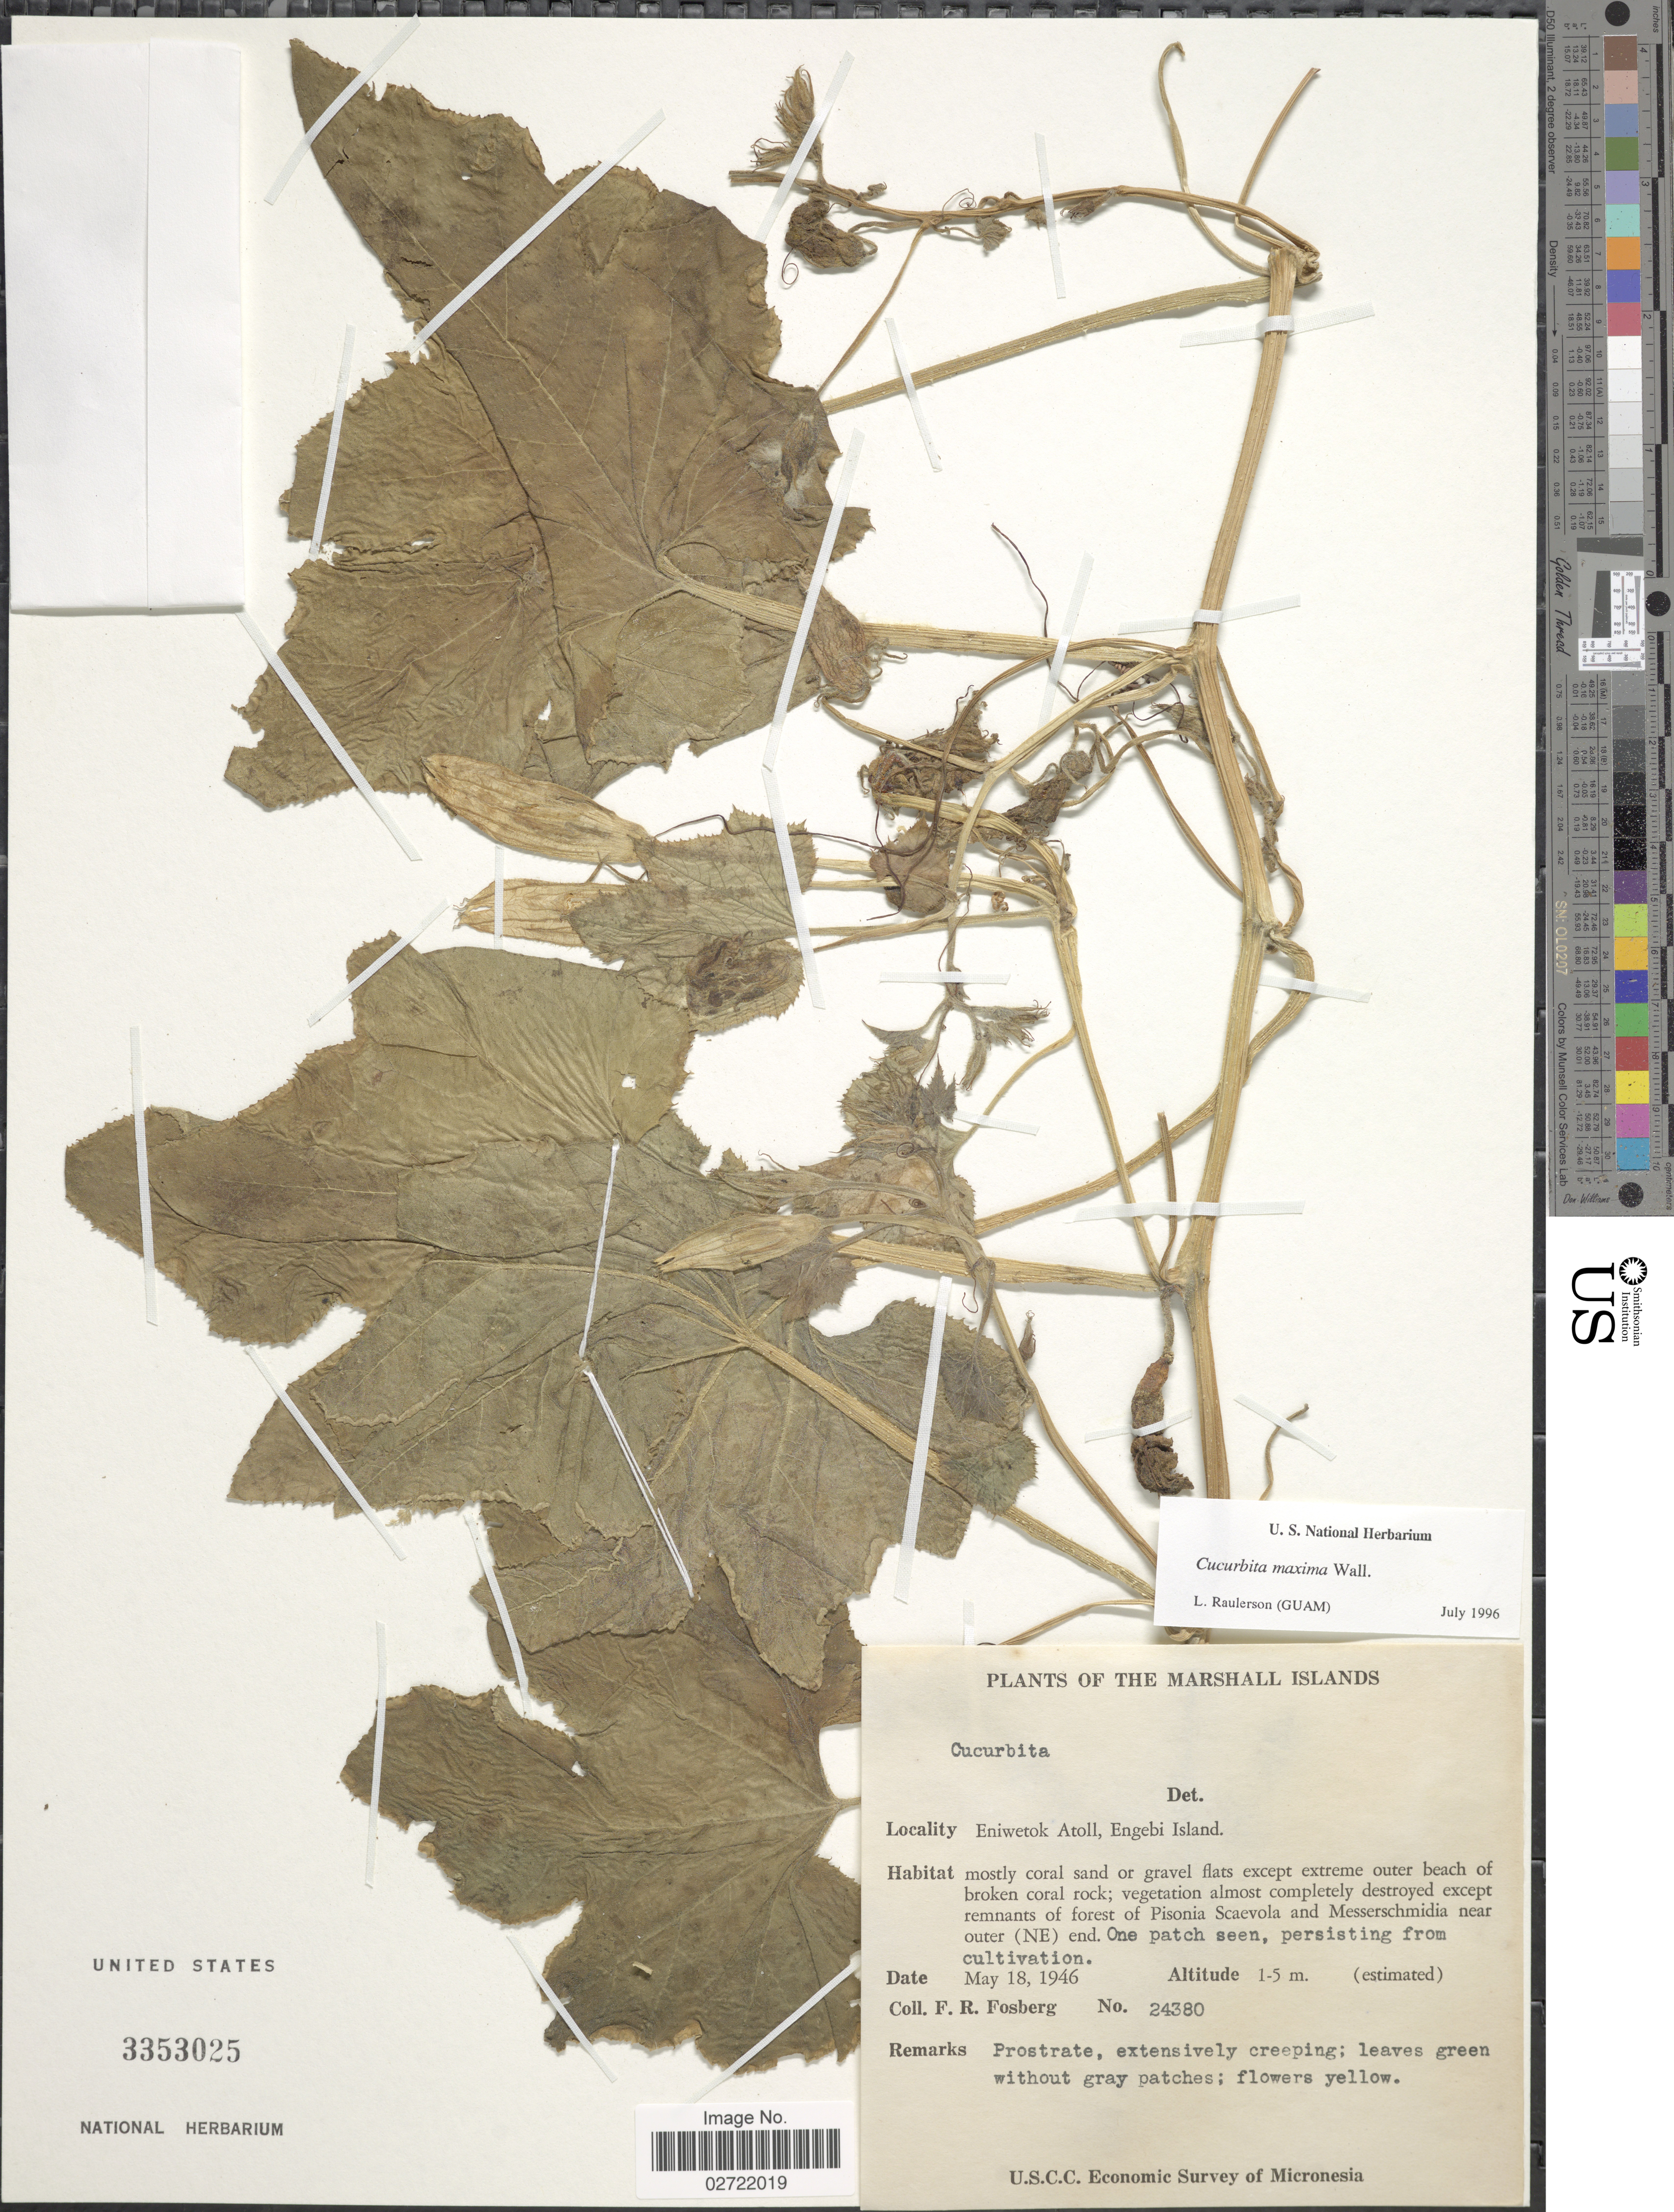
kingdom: Plantae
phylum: Tracheophyta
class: Magnoliopsida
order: Cucurbitales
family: Cucurbitaceae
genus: Cucurbita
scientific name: Cucurbita maxima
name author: Duchesne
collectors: F. R. Fosberg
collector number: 24380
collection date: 1946-05-18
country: Marshall Islands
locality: Eniwetok Atoll, Engebi Island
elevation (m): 1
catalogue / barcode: US 3353025